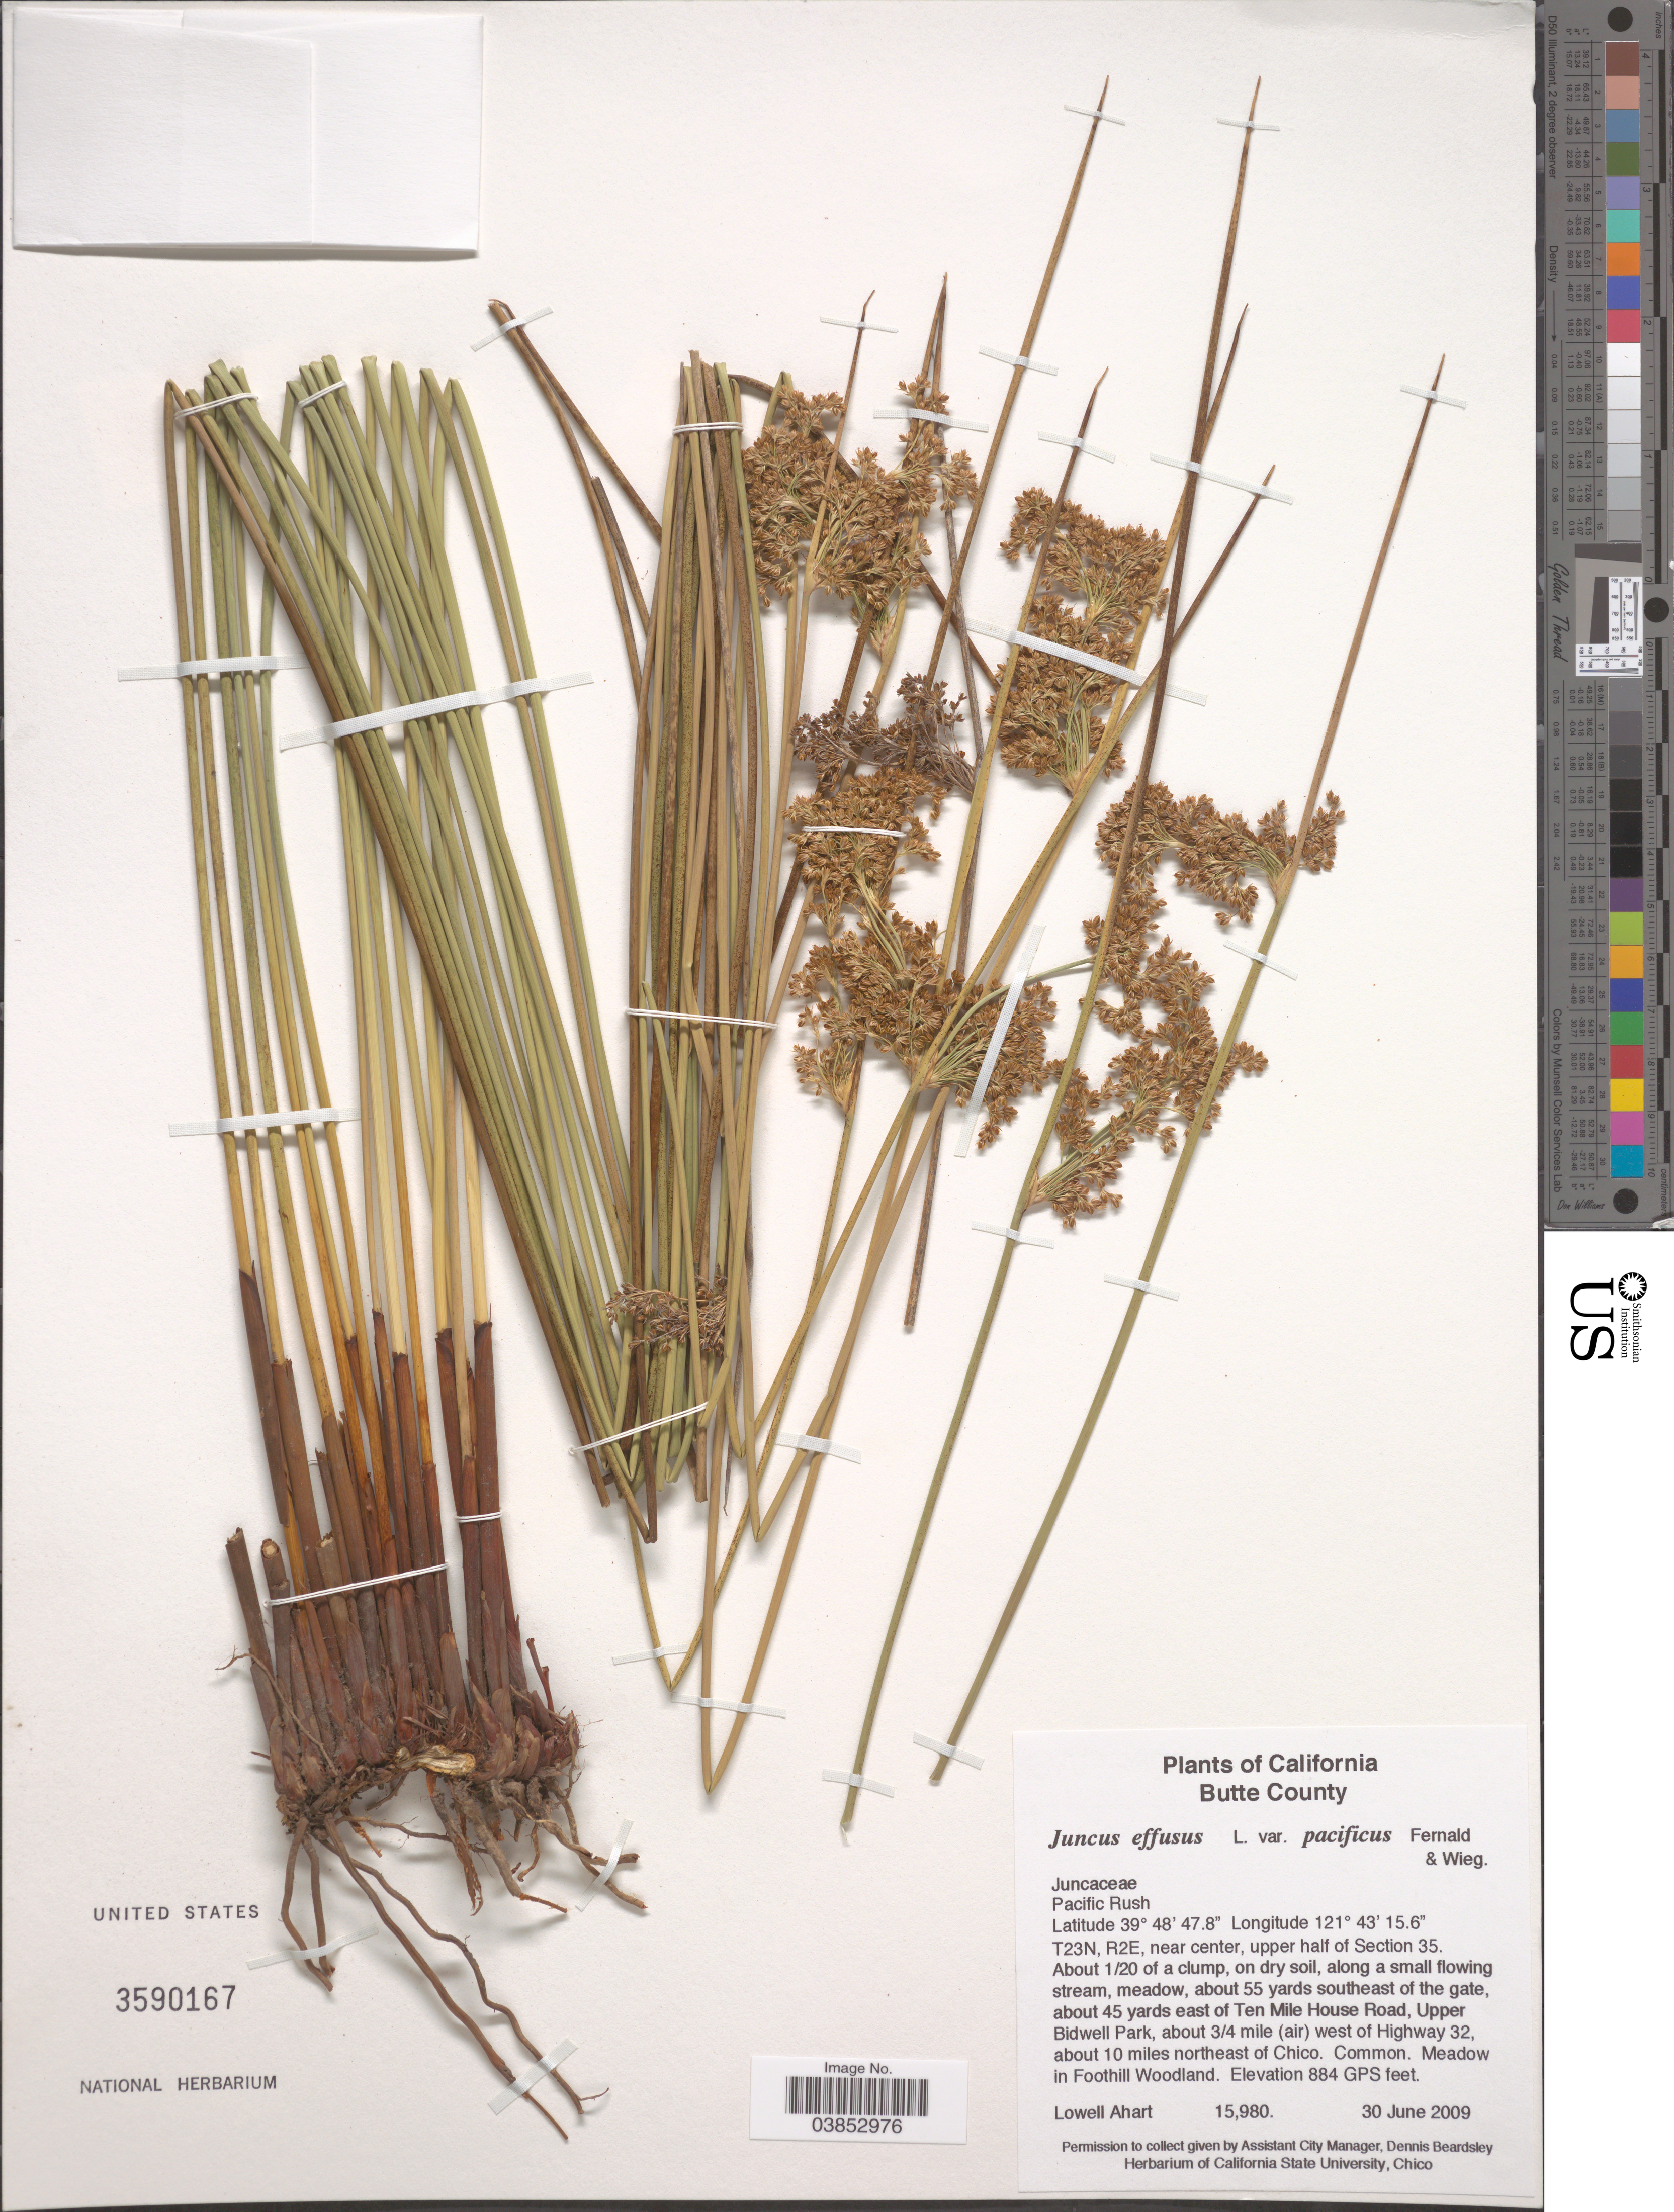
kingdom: Plantae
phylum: Tracheophyta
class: Liliopsida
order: Poales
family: Juncaceae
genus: Juncus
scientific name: Juncus effusus var. pacificus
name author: Fernald & Wiegand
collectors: L. Ahart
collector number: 15980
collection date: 2009-06-30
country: United States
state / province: California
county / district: Butte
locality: Butte County. T23N, R2E, near center, upper haf of Section 35. About 1/20 of a clump, on dry soil, along a small flowing stream, meadow, about 55 yards southeast of the gate, about 45 yards east of Ten Mile House Road, Upper Bidwell Park, about ¾ mile (air) west of Highway 32, about 10 miles northeast of Chico. Meadow in Foothill Woodland.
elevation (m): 269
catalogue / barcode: US 3590167